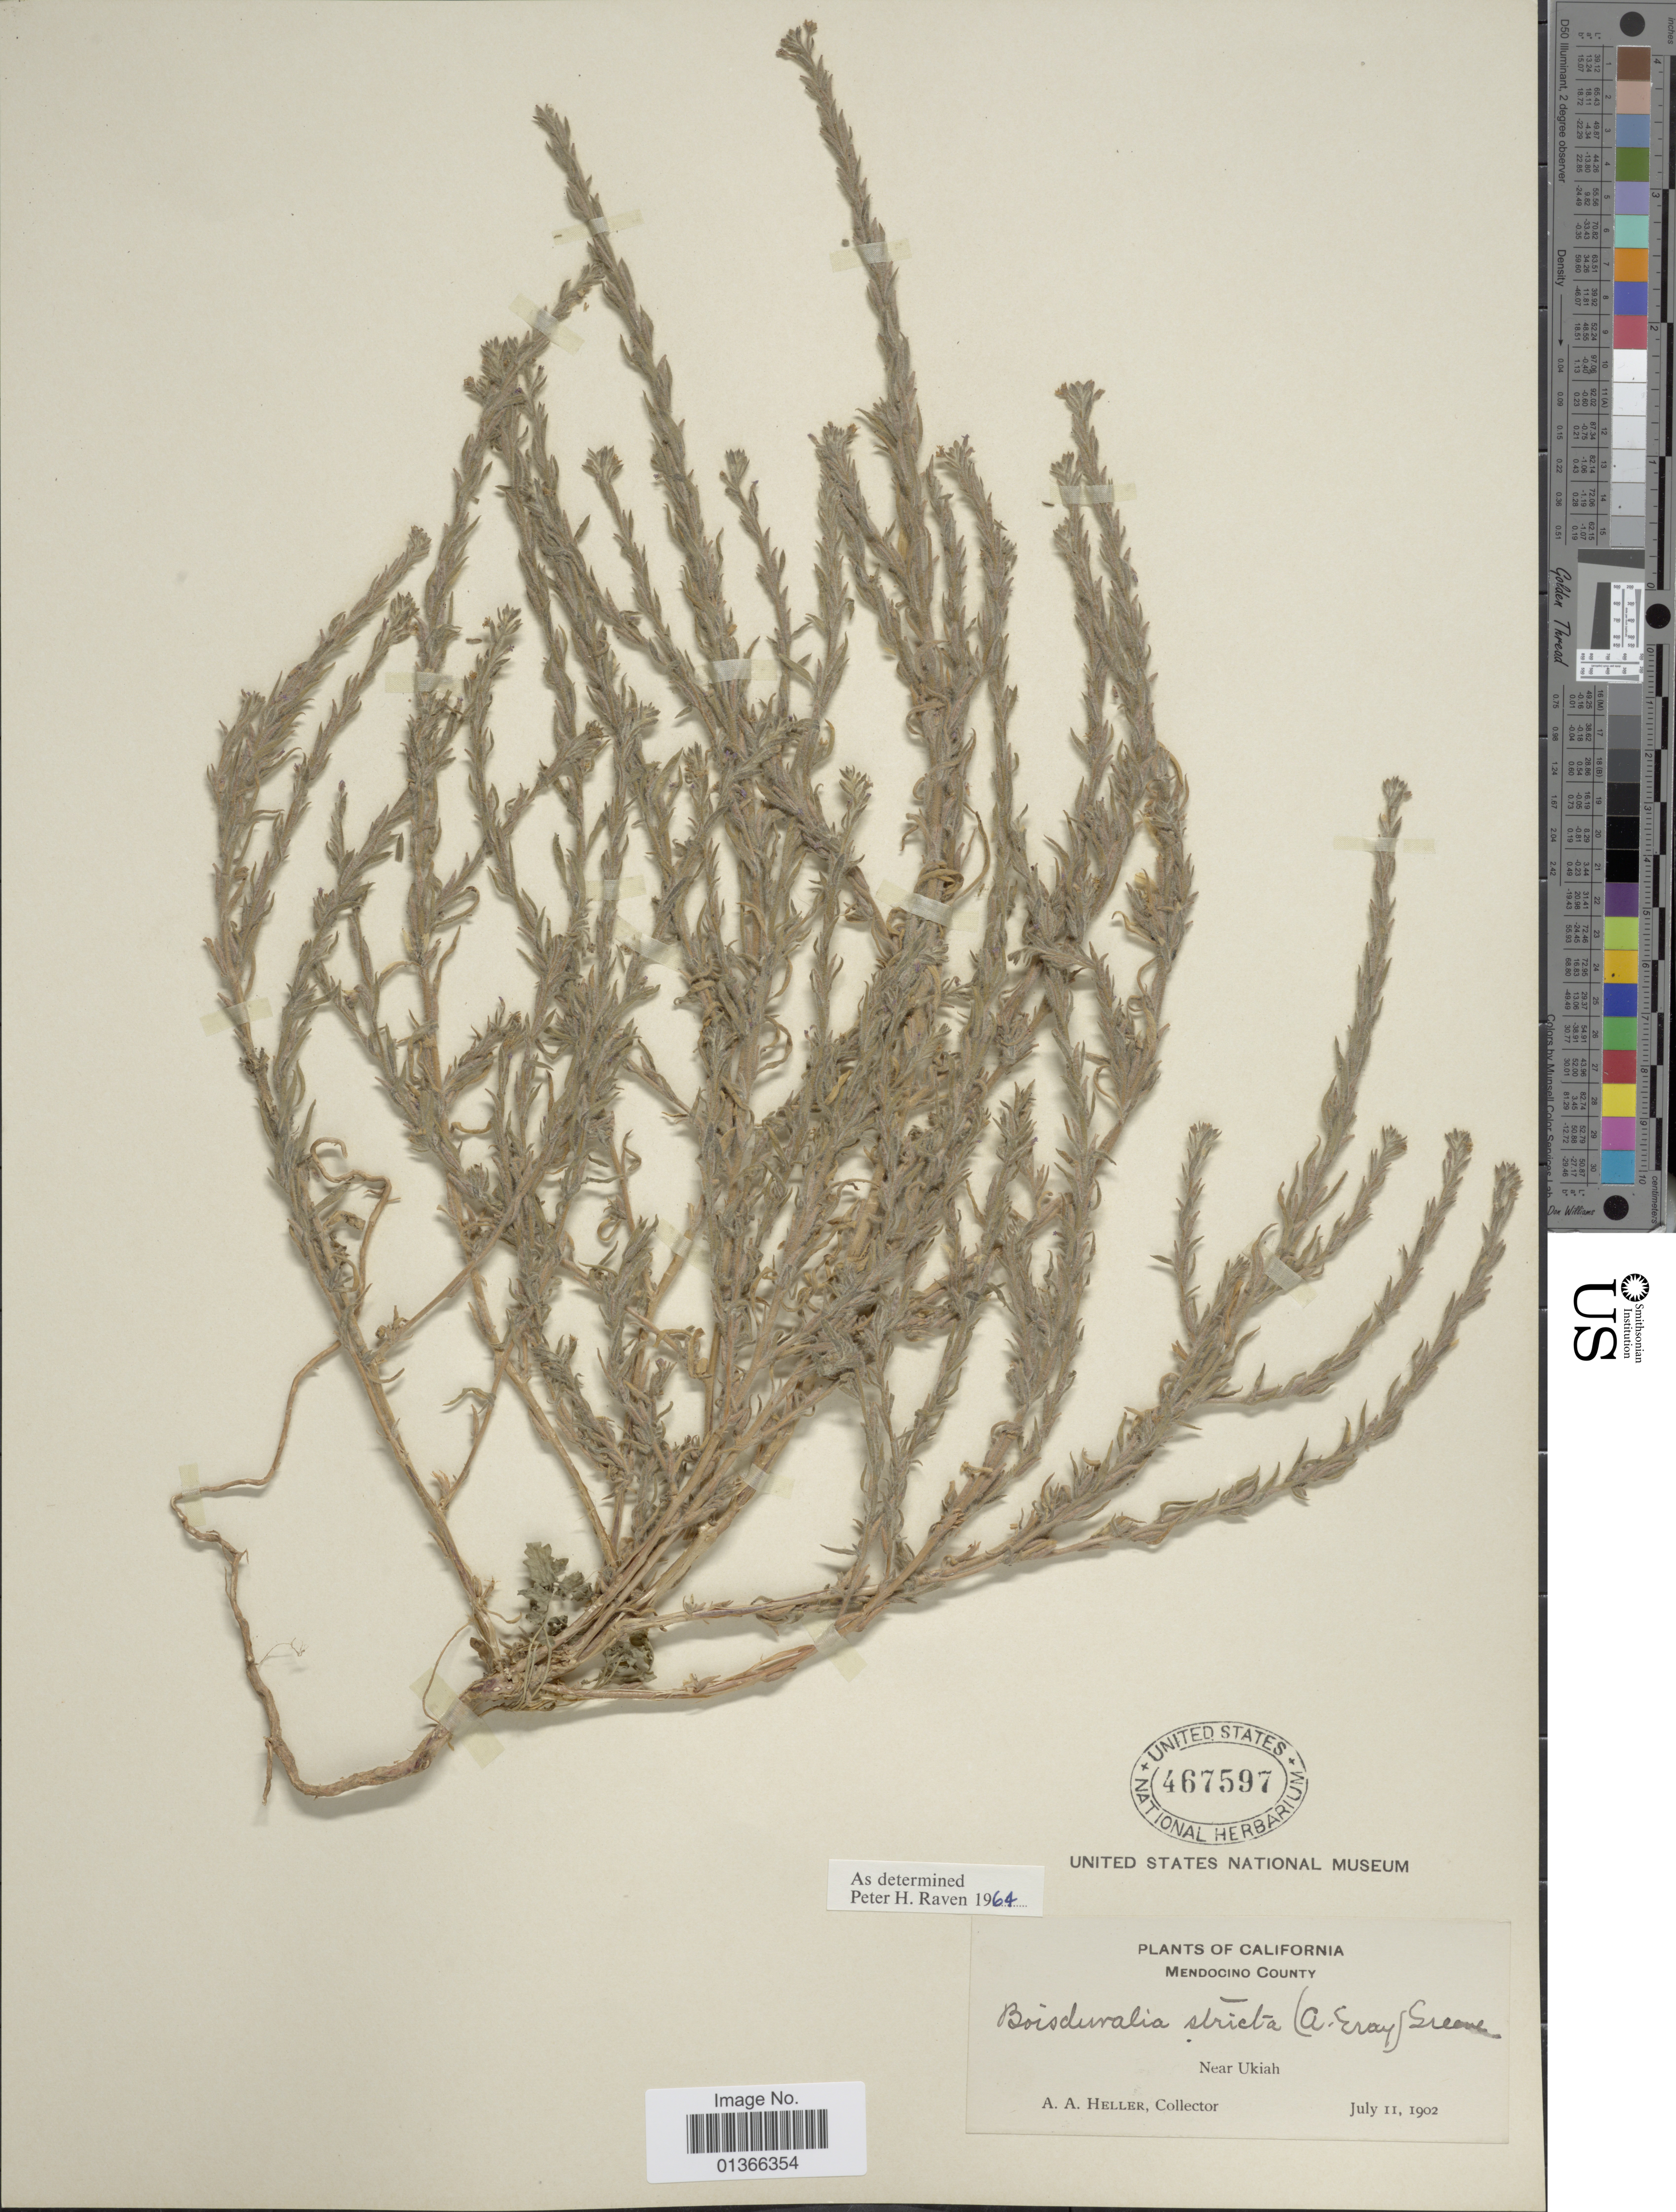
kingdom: Plantae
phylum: Tracheophyta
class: Magnoliopsida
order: Myrtales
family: Onagraceae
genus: Epilobium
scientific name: Epilobium torreyi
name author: (S. Watson) Hoch & P.H. Raven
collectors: A. A. Heller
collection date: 1902-07-11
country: United States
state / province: California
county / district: Mendocino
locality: Mendocino County. Near Ukiah.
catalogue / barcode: US 467597